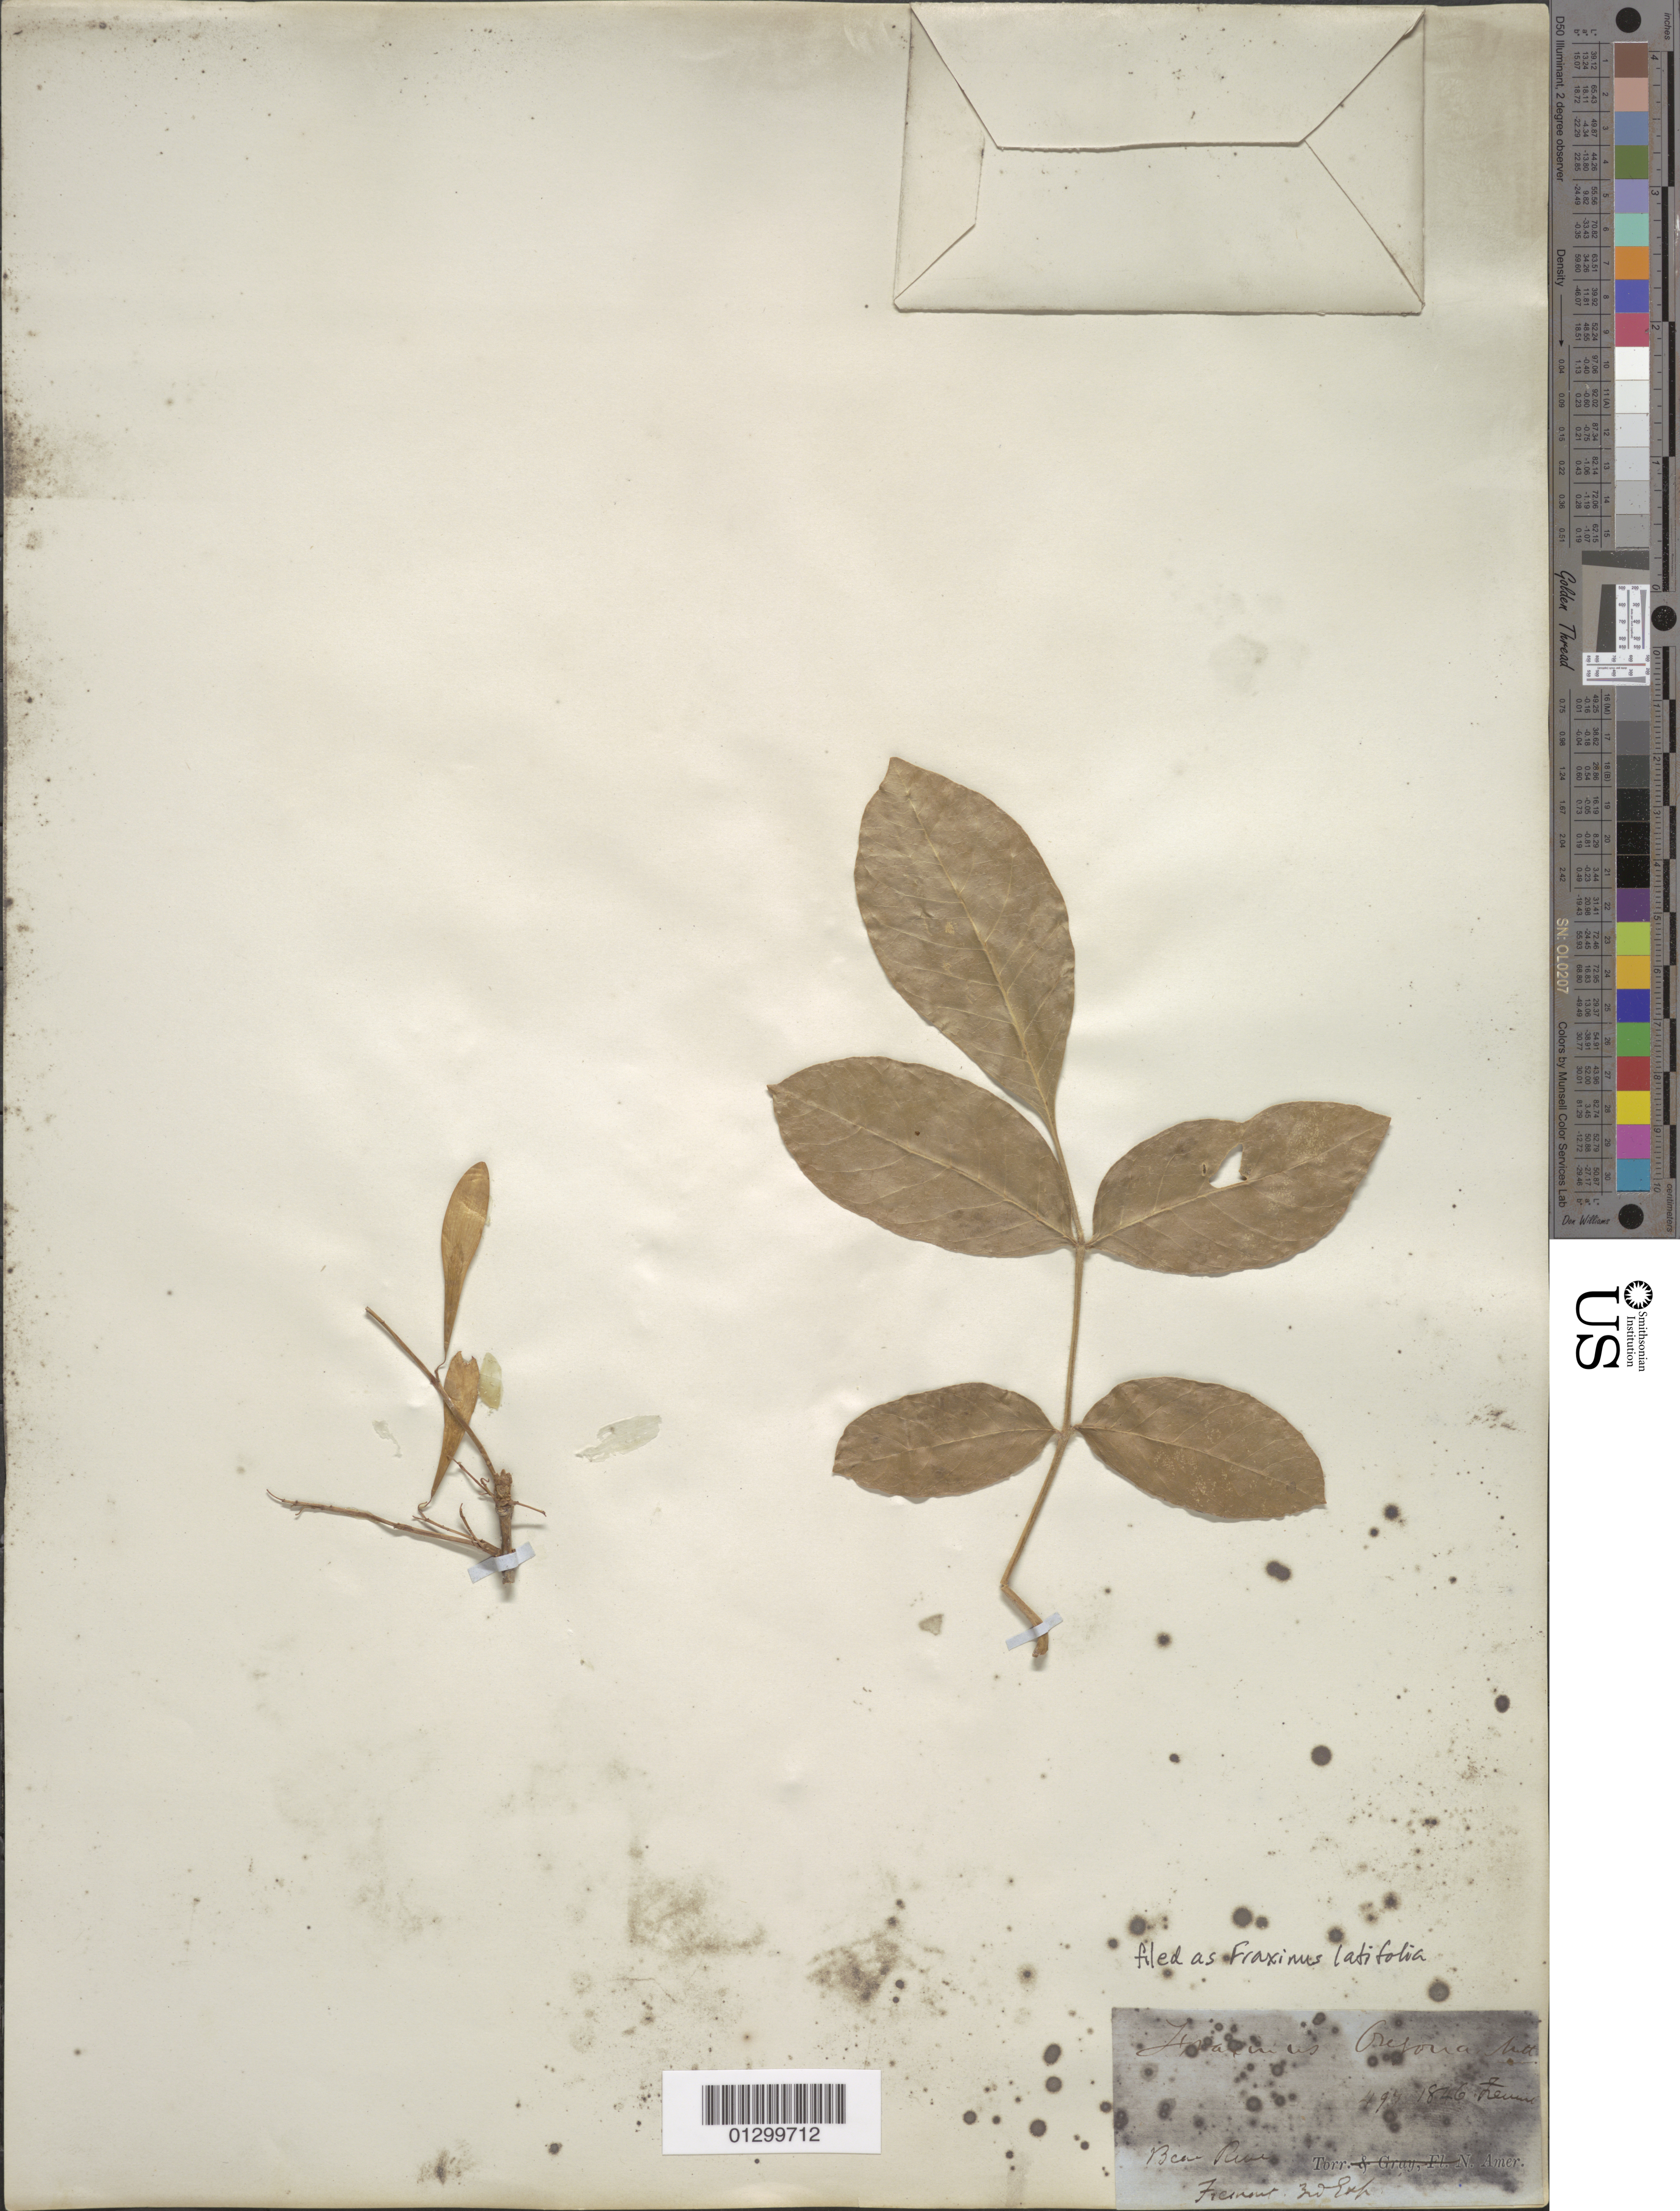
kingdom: Plantae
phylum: Tracheophyta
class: Magnoliopsida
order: Lamiales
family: Oleaceae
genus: Fraxinus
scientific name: Fraxinus latifolia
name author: Benth.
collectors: J. C. Frémont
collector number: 494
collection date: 1846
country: United States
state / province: California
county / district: Amador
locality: Bear River